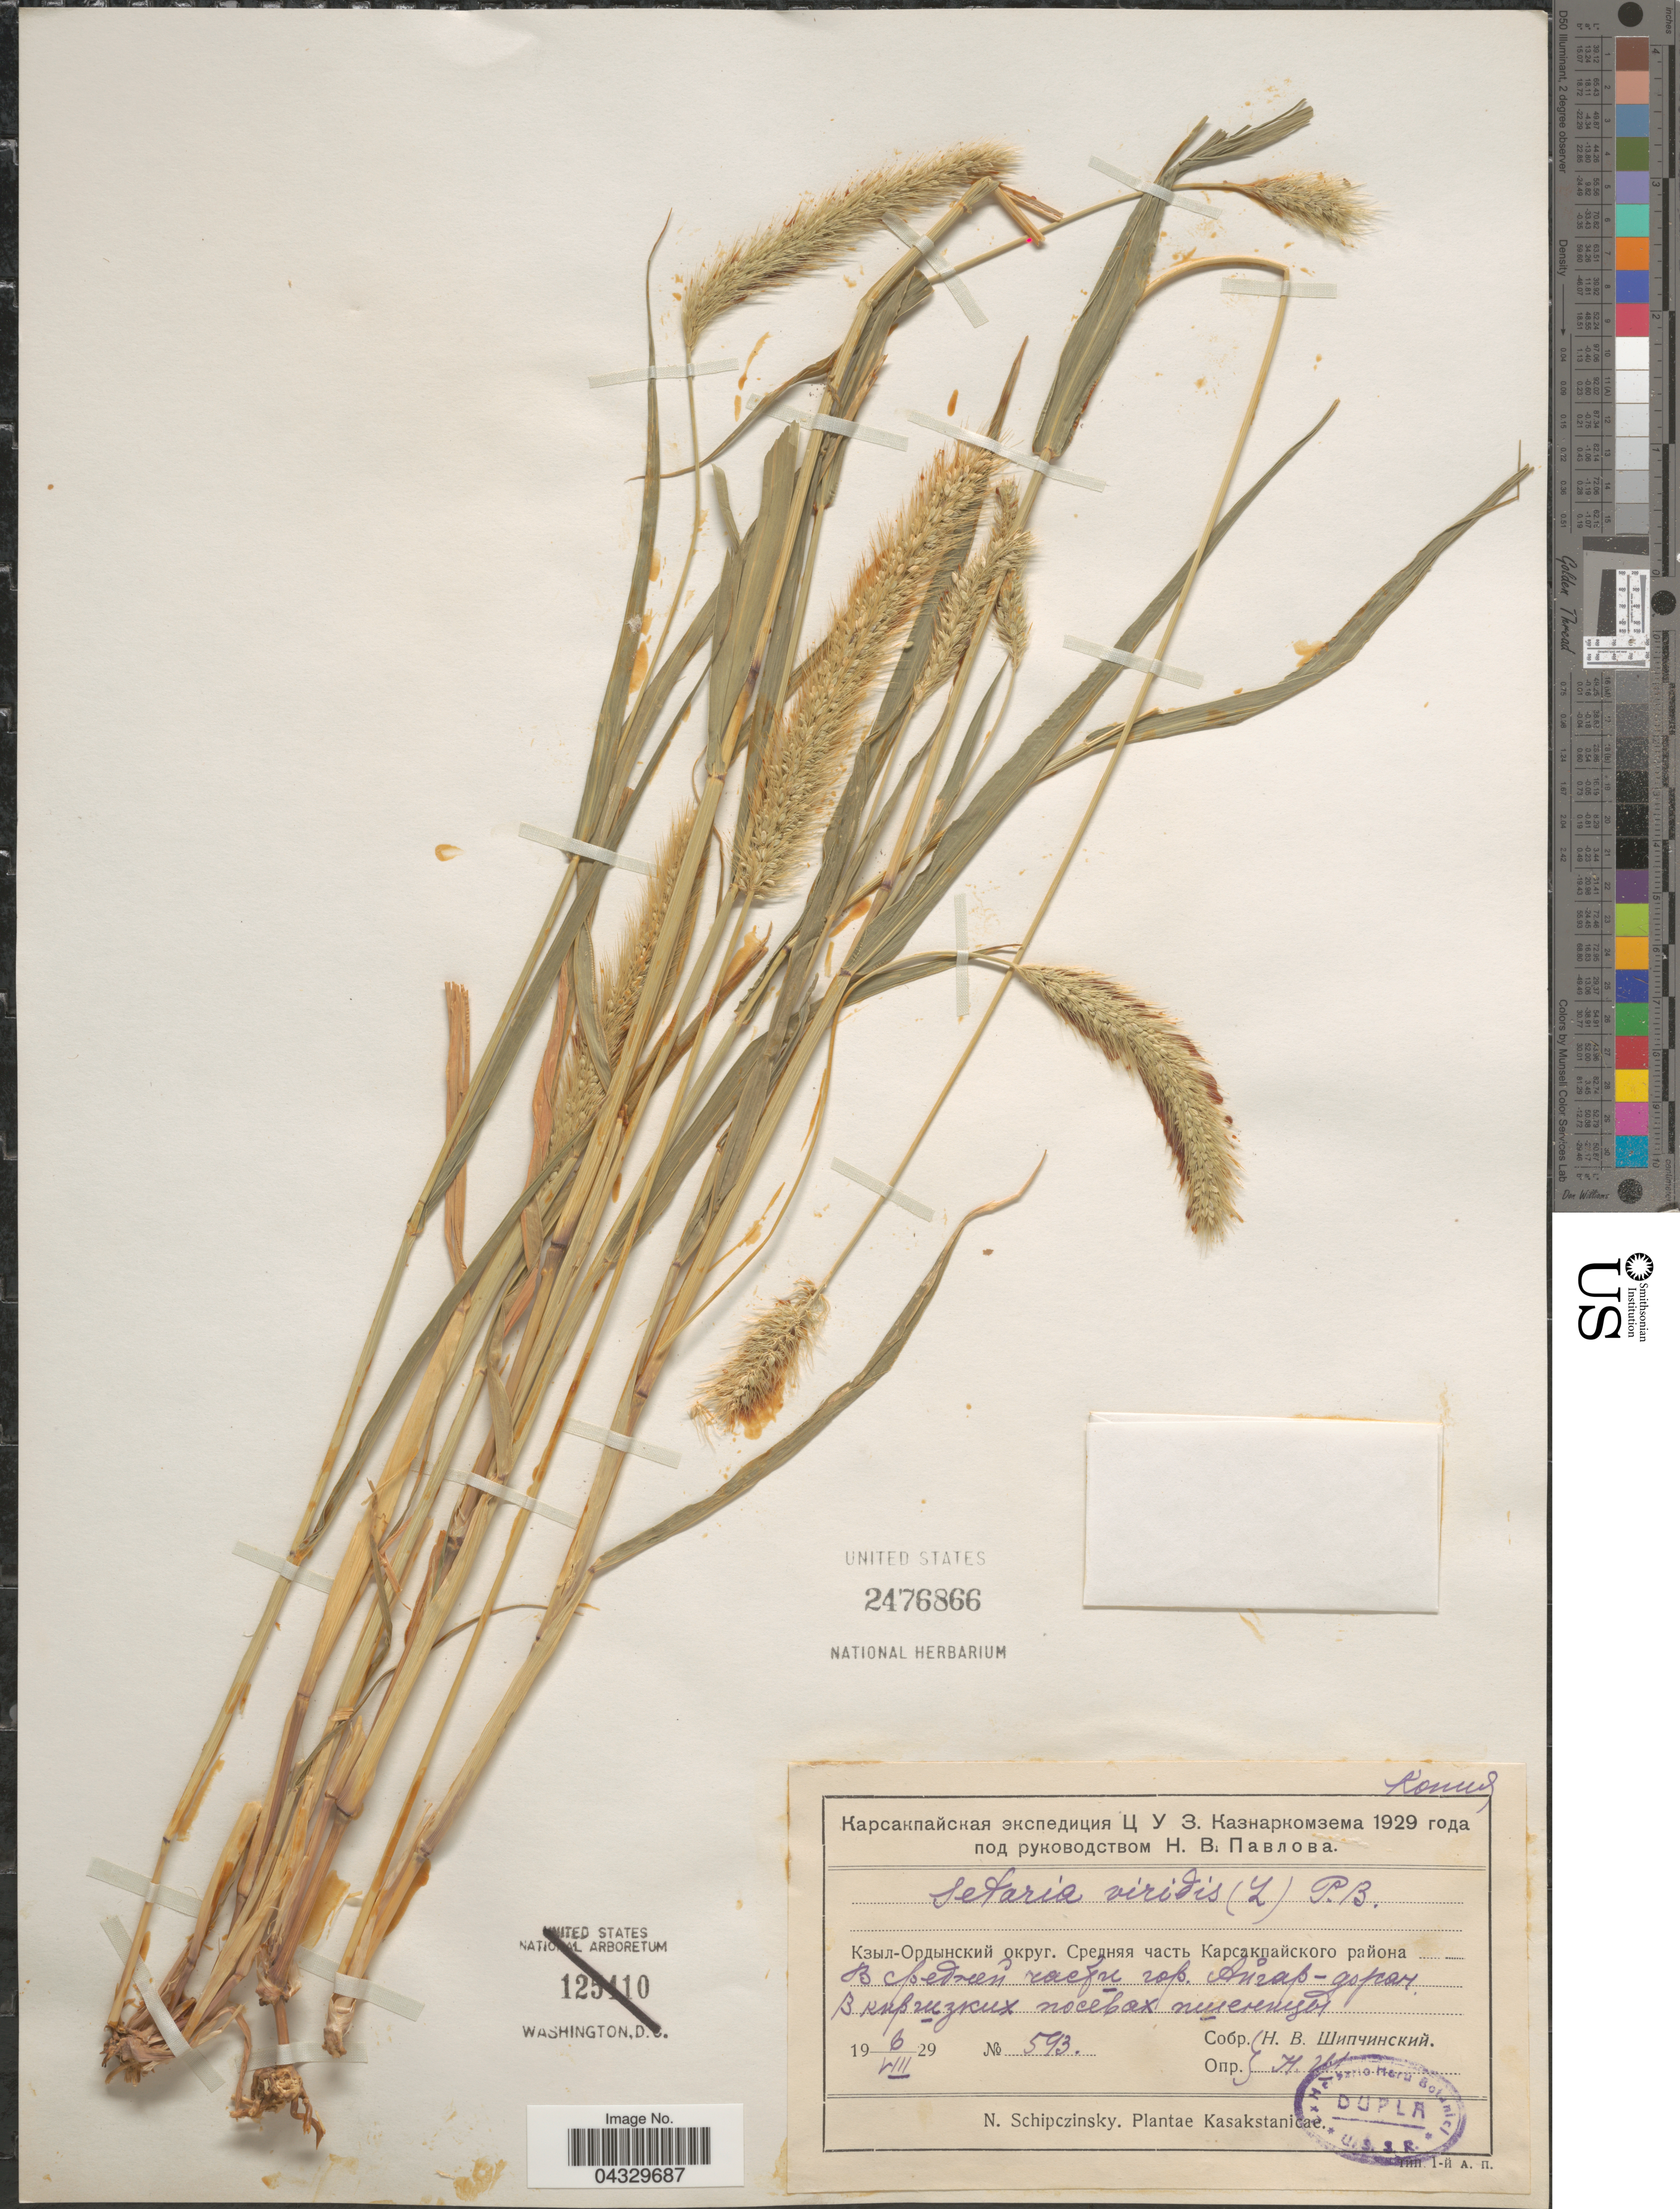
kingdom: Plantae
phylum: Tracheophyta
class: Liliopsida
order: Poales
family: Poaceae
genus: Setaria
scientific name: Setaria viridis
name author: (L.) P. Beauv.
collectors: N. Shipchinskiy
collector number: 593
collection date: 1929-08-06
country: Kazakhstan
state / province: Qaraghandy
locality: District Ulytau, Karsakpay, Aygar-doran Mt.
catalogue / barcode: US 2476866